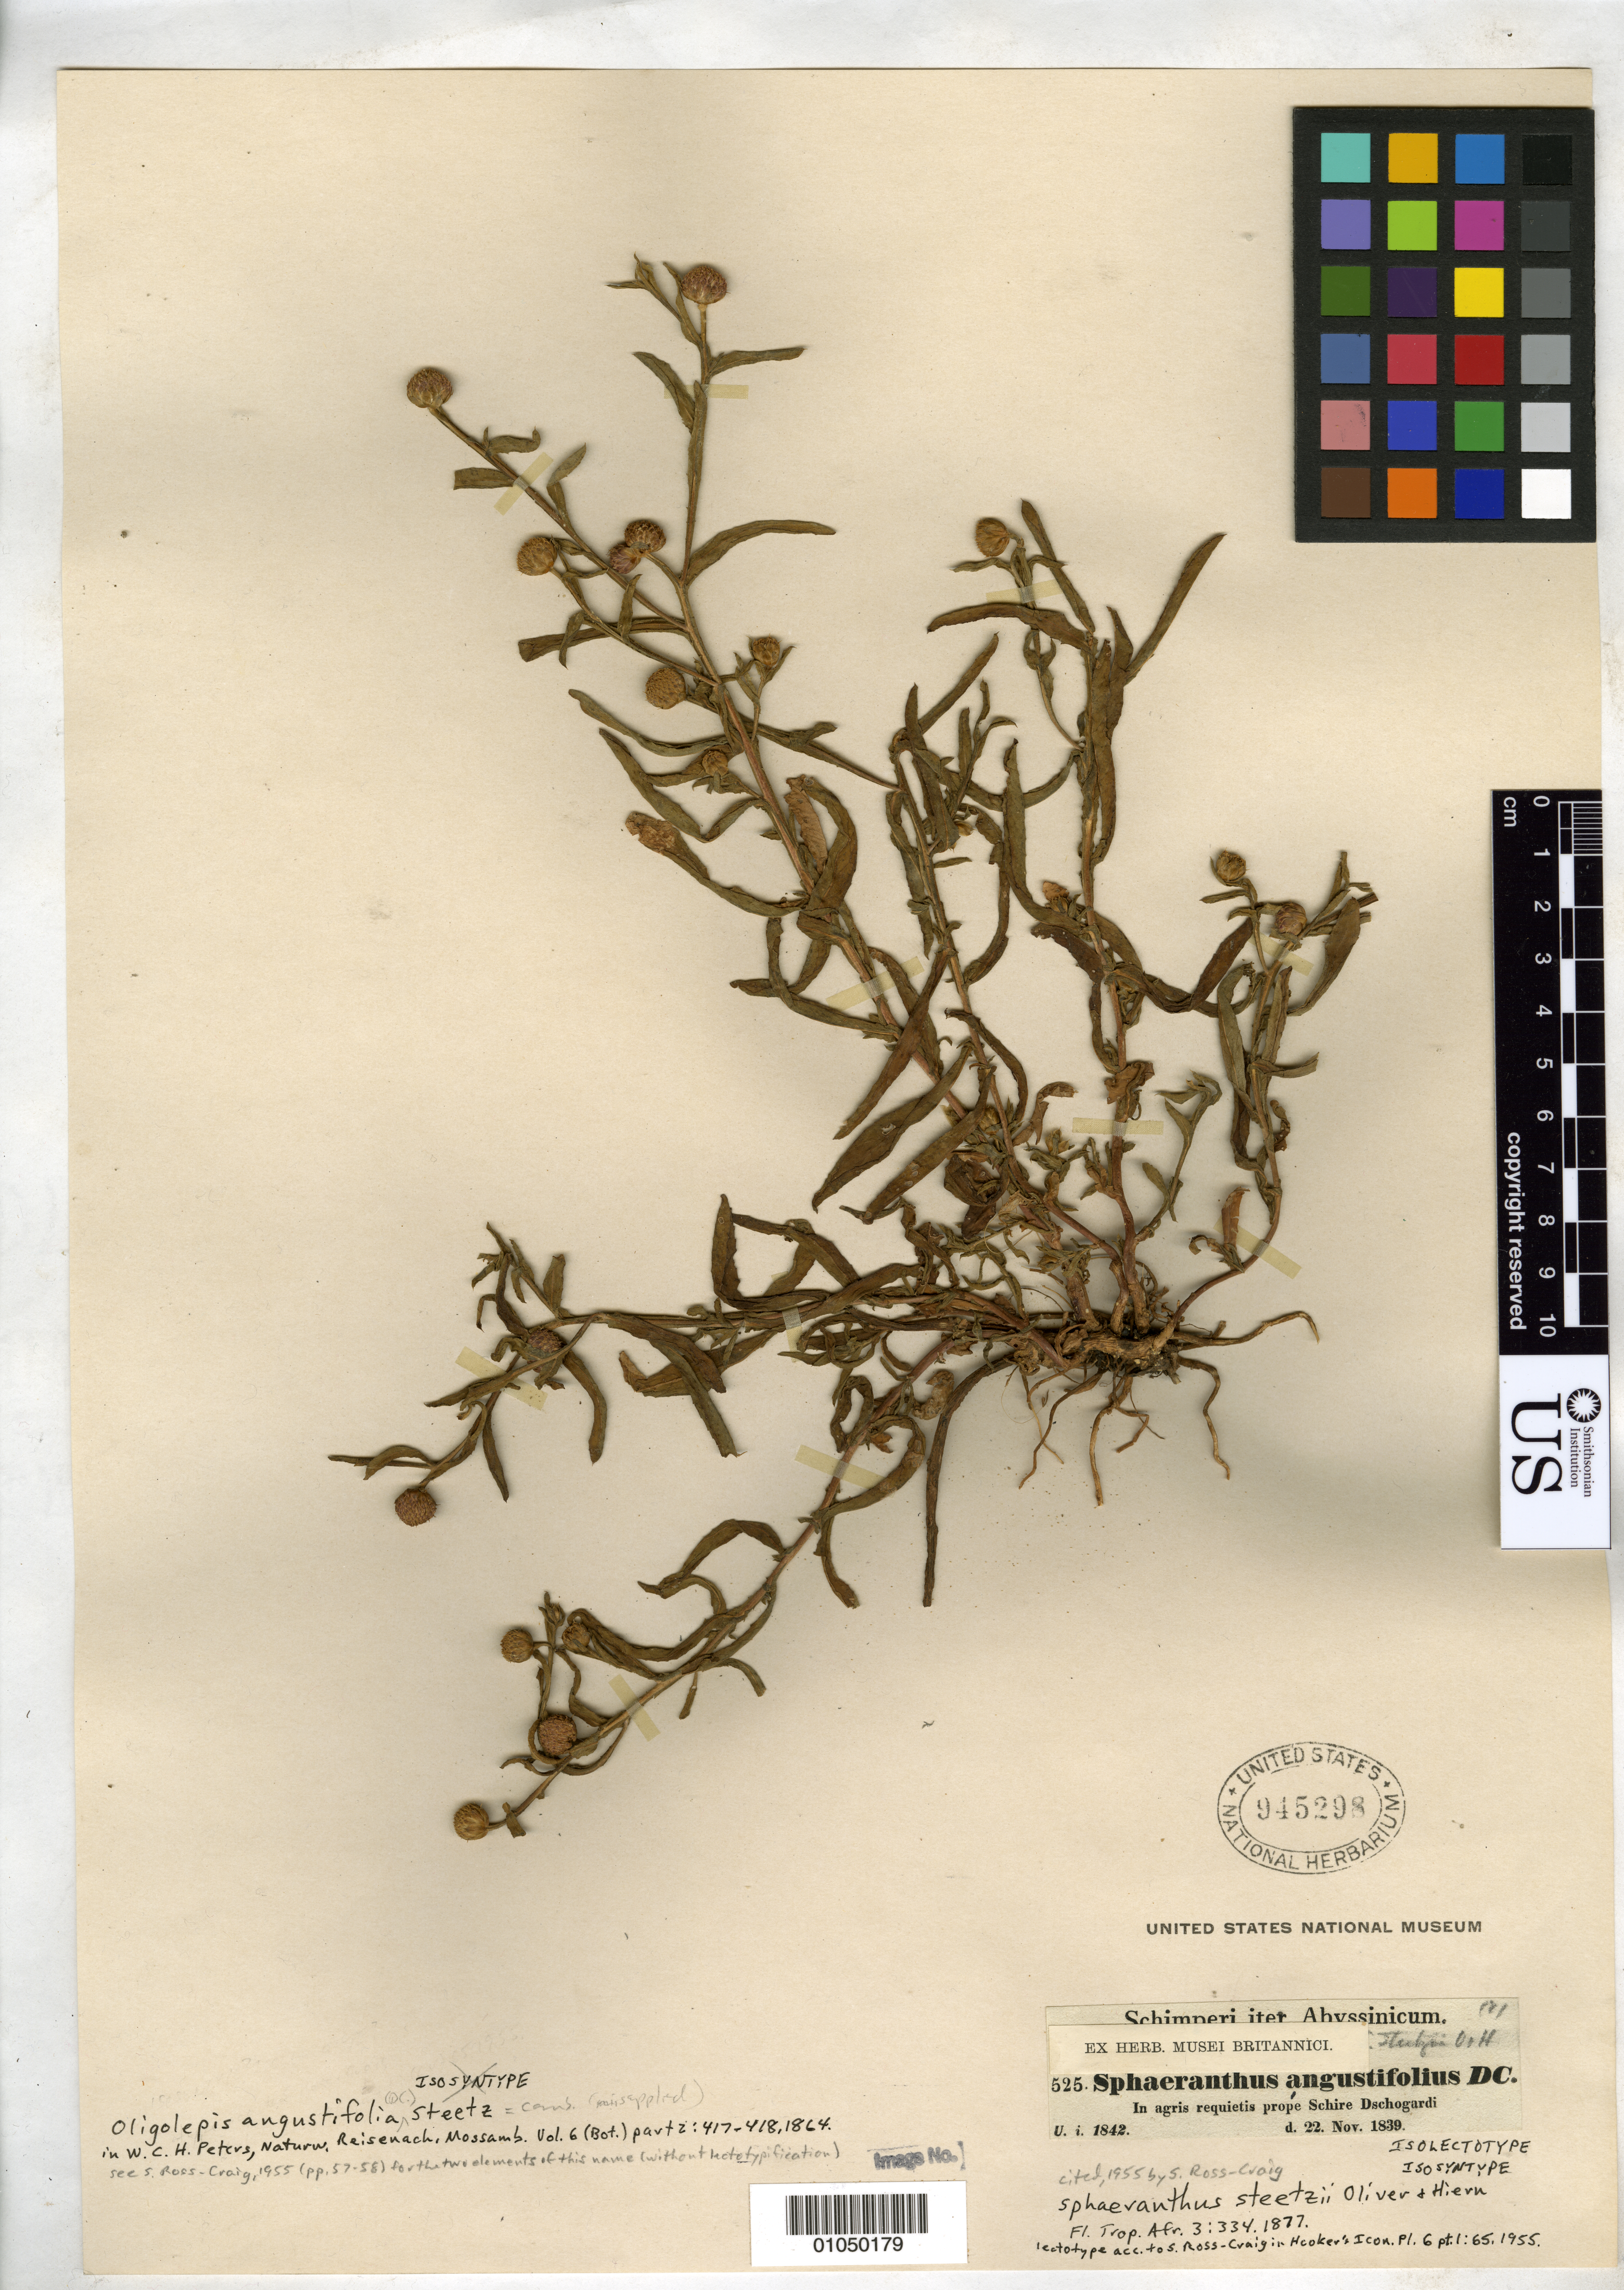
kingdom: Plantae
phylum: Tracheophyta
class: Magnoliopsida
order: Asterales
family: Asteraceae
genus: Sphaeranthus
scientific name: Sphaeranthus steetzii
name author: Oliv. & Hiern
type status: Isolectotype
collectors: G. W. Schimper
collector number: II 525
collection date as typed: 22 Nov 1839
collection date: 1839-11-22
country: Ethiopia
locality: In agris requietis prope Schire Dschogardi.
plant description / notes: "Oligolepis angustifolia Steetz" is a combination (albeit a misapplied name) based on Sphaeranthus angustifolius DC., which is cited in synonymy.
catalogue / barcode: US 945298